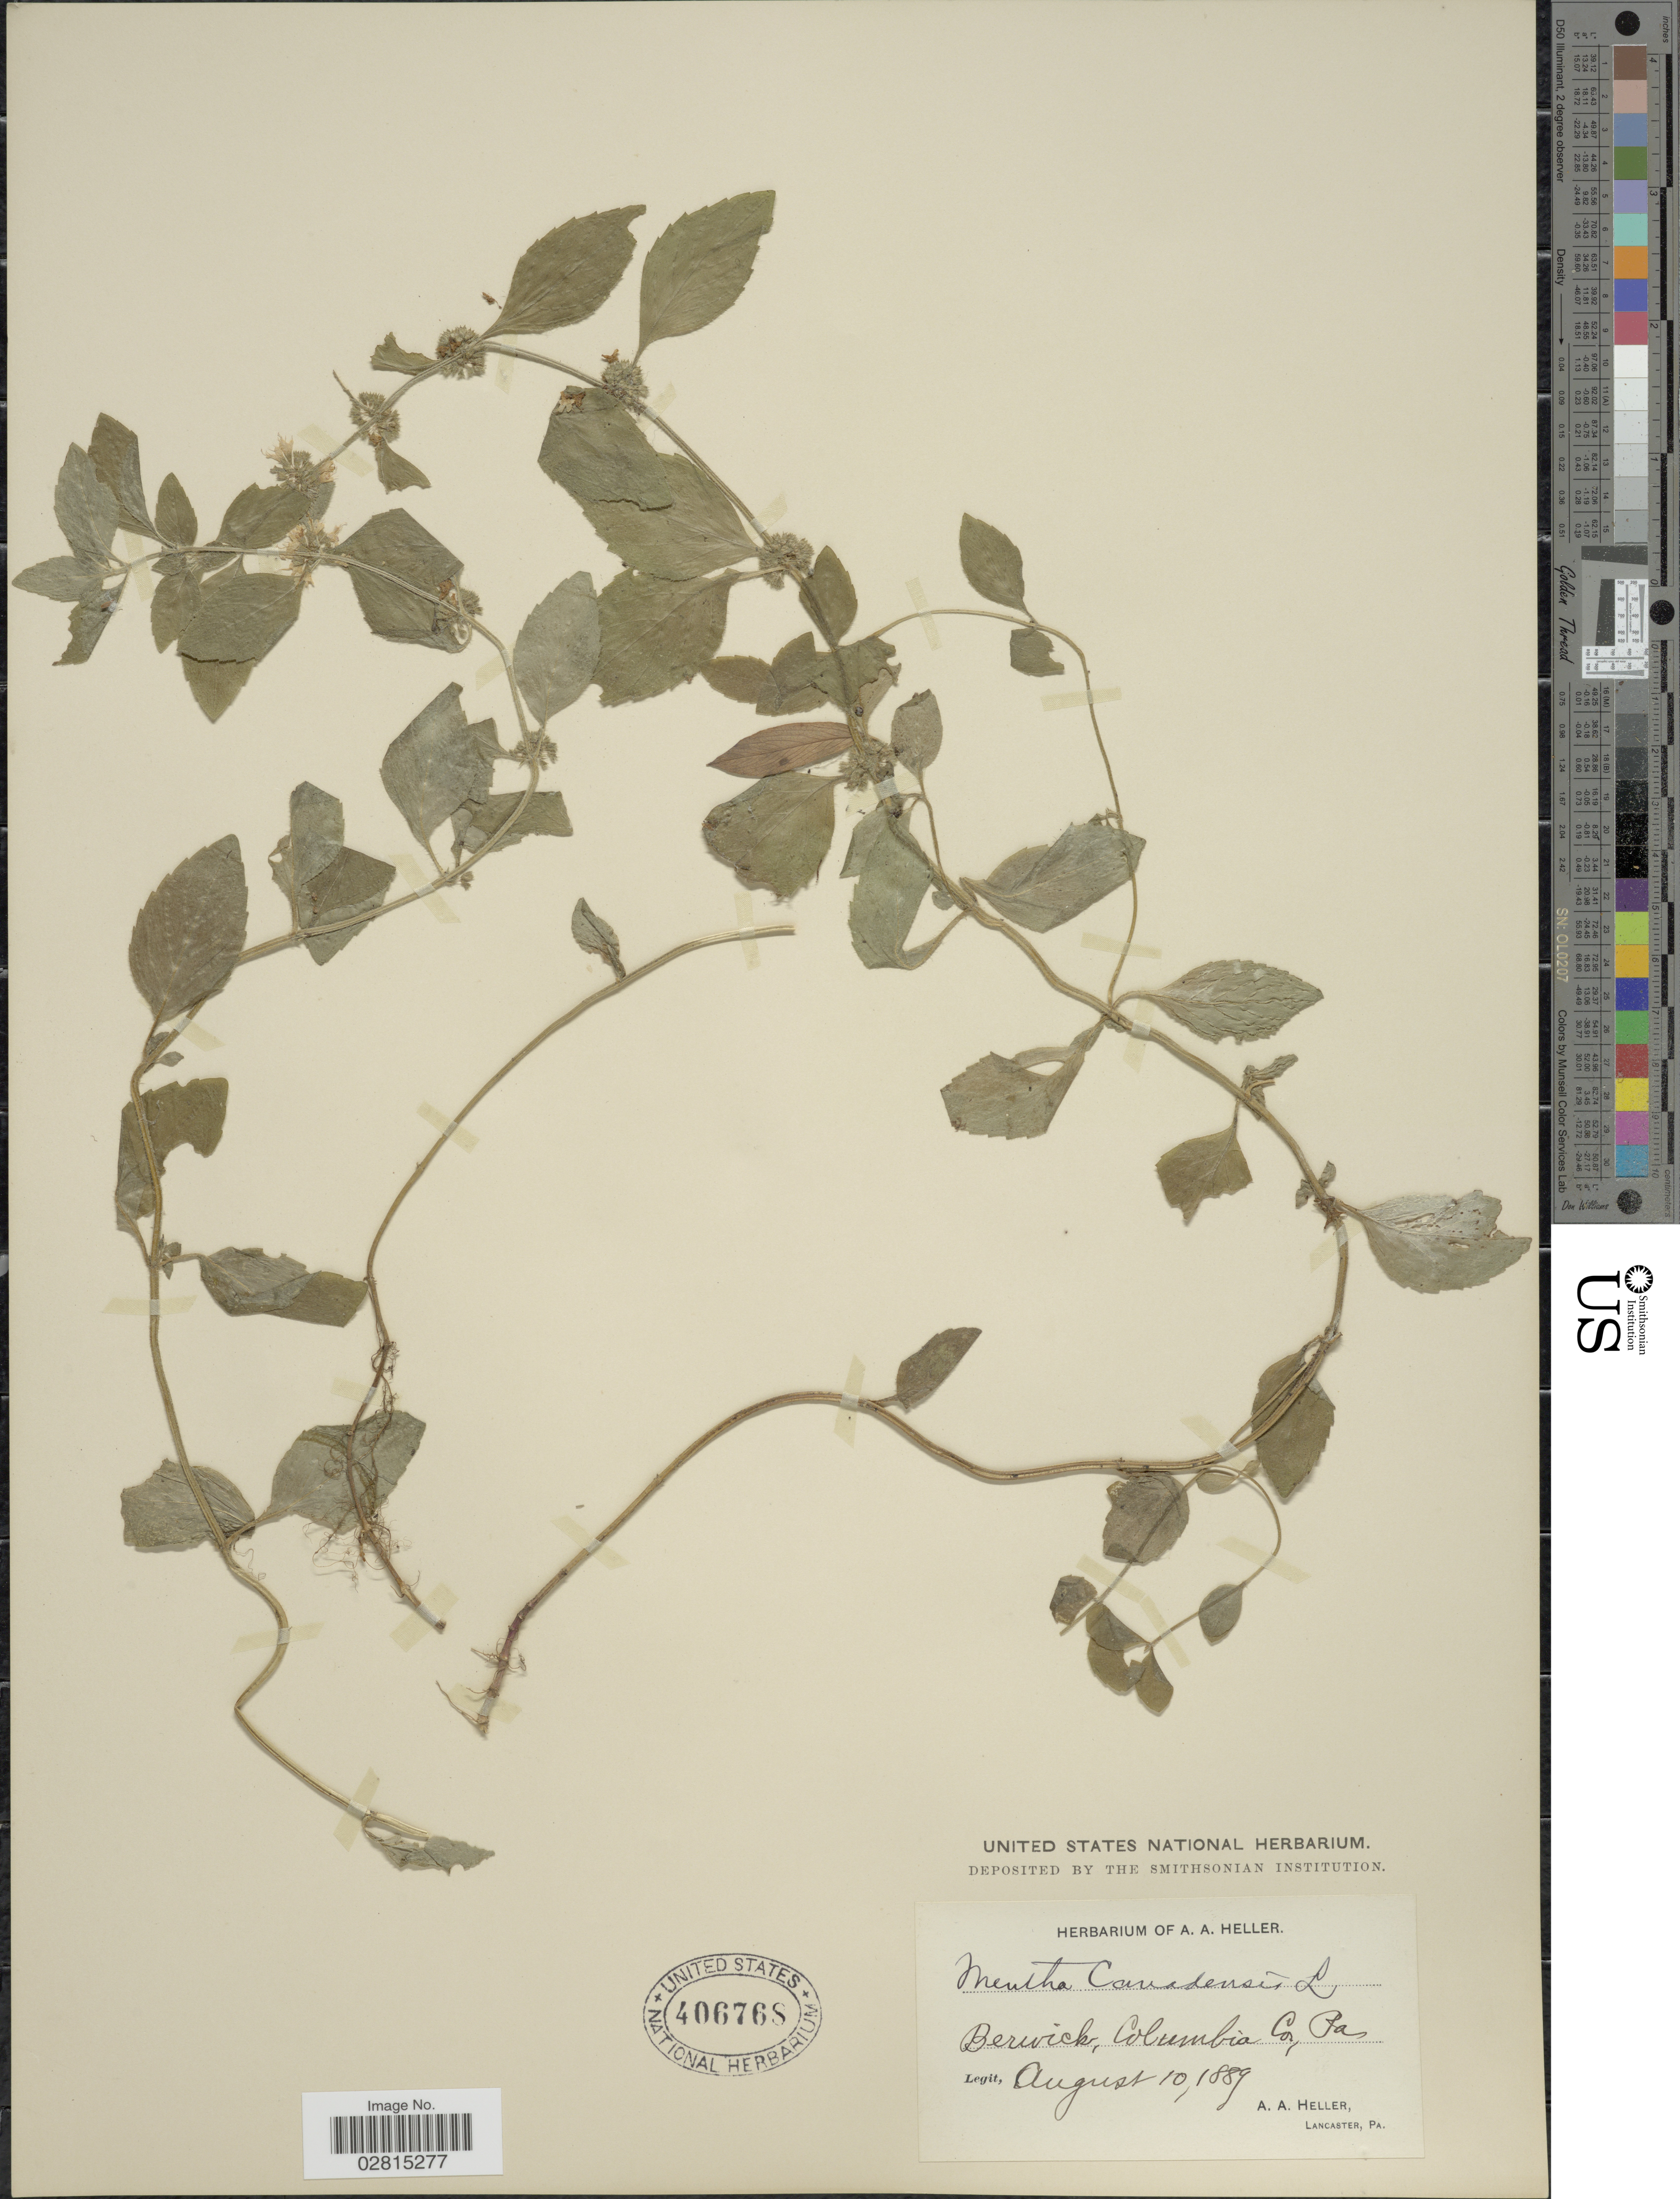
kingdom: Plantae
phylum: Tracheophyta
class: Magnoliopsida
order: Lamiales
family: Lamiaceae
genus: Mentha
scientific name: Mentha canadensis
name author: L.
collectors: A. A. Heller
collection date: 1889-08-10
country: United States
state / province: Pennsylvania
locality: Berwick, Columbia Co.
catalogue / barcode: US 406768